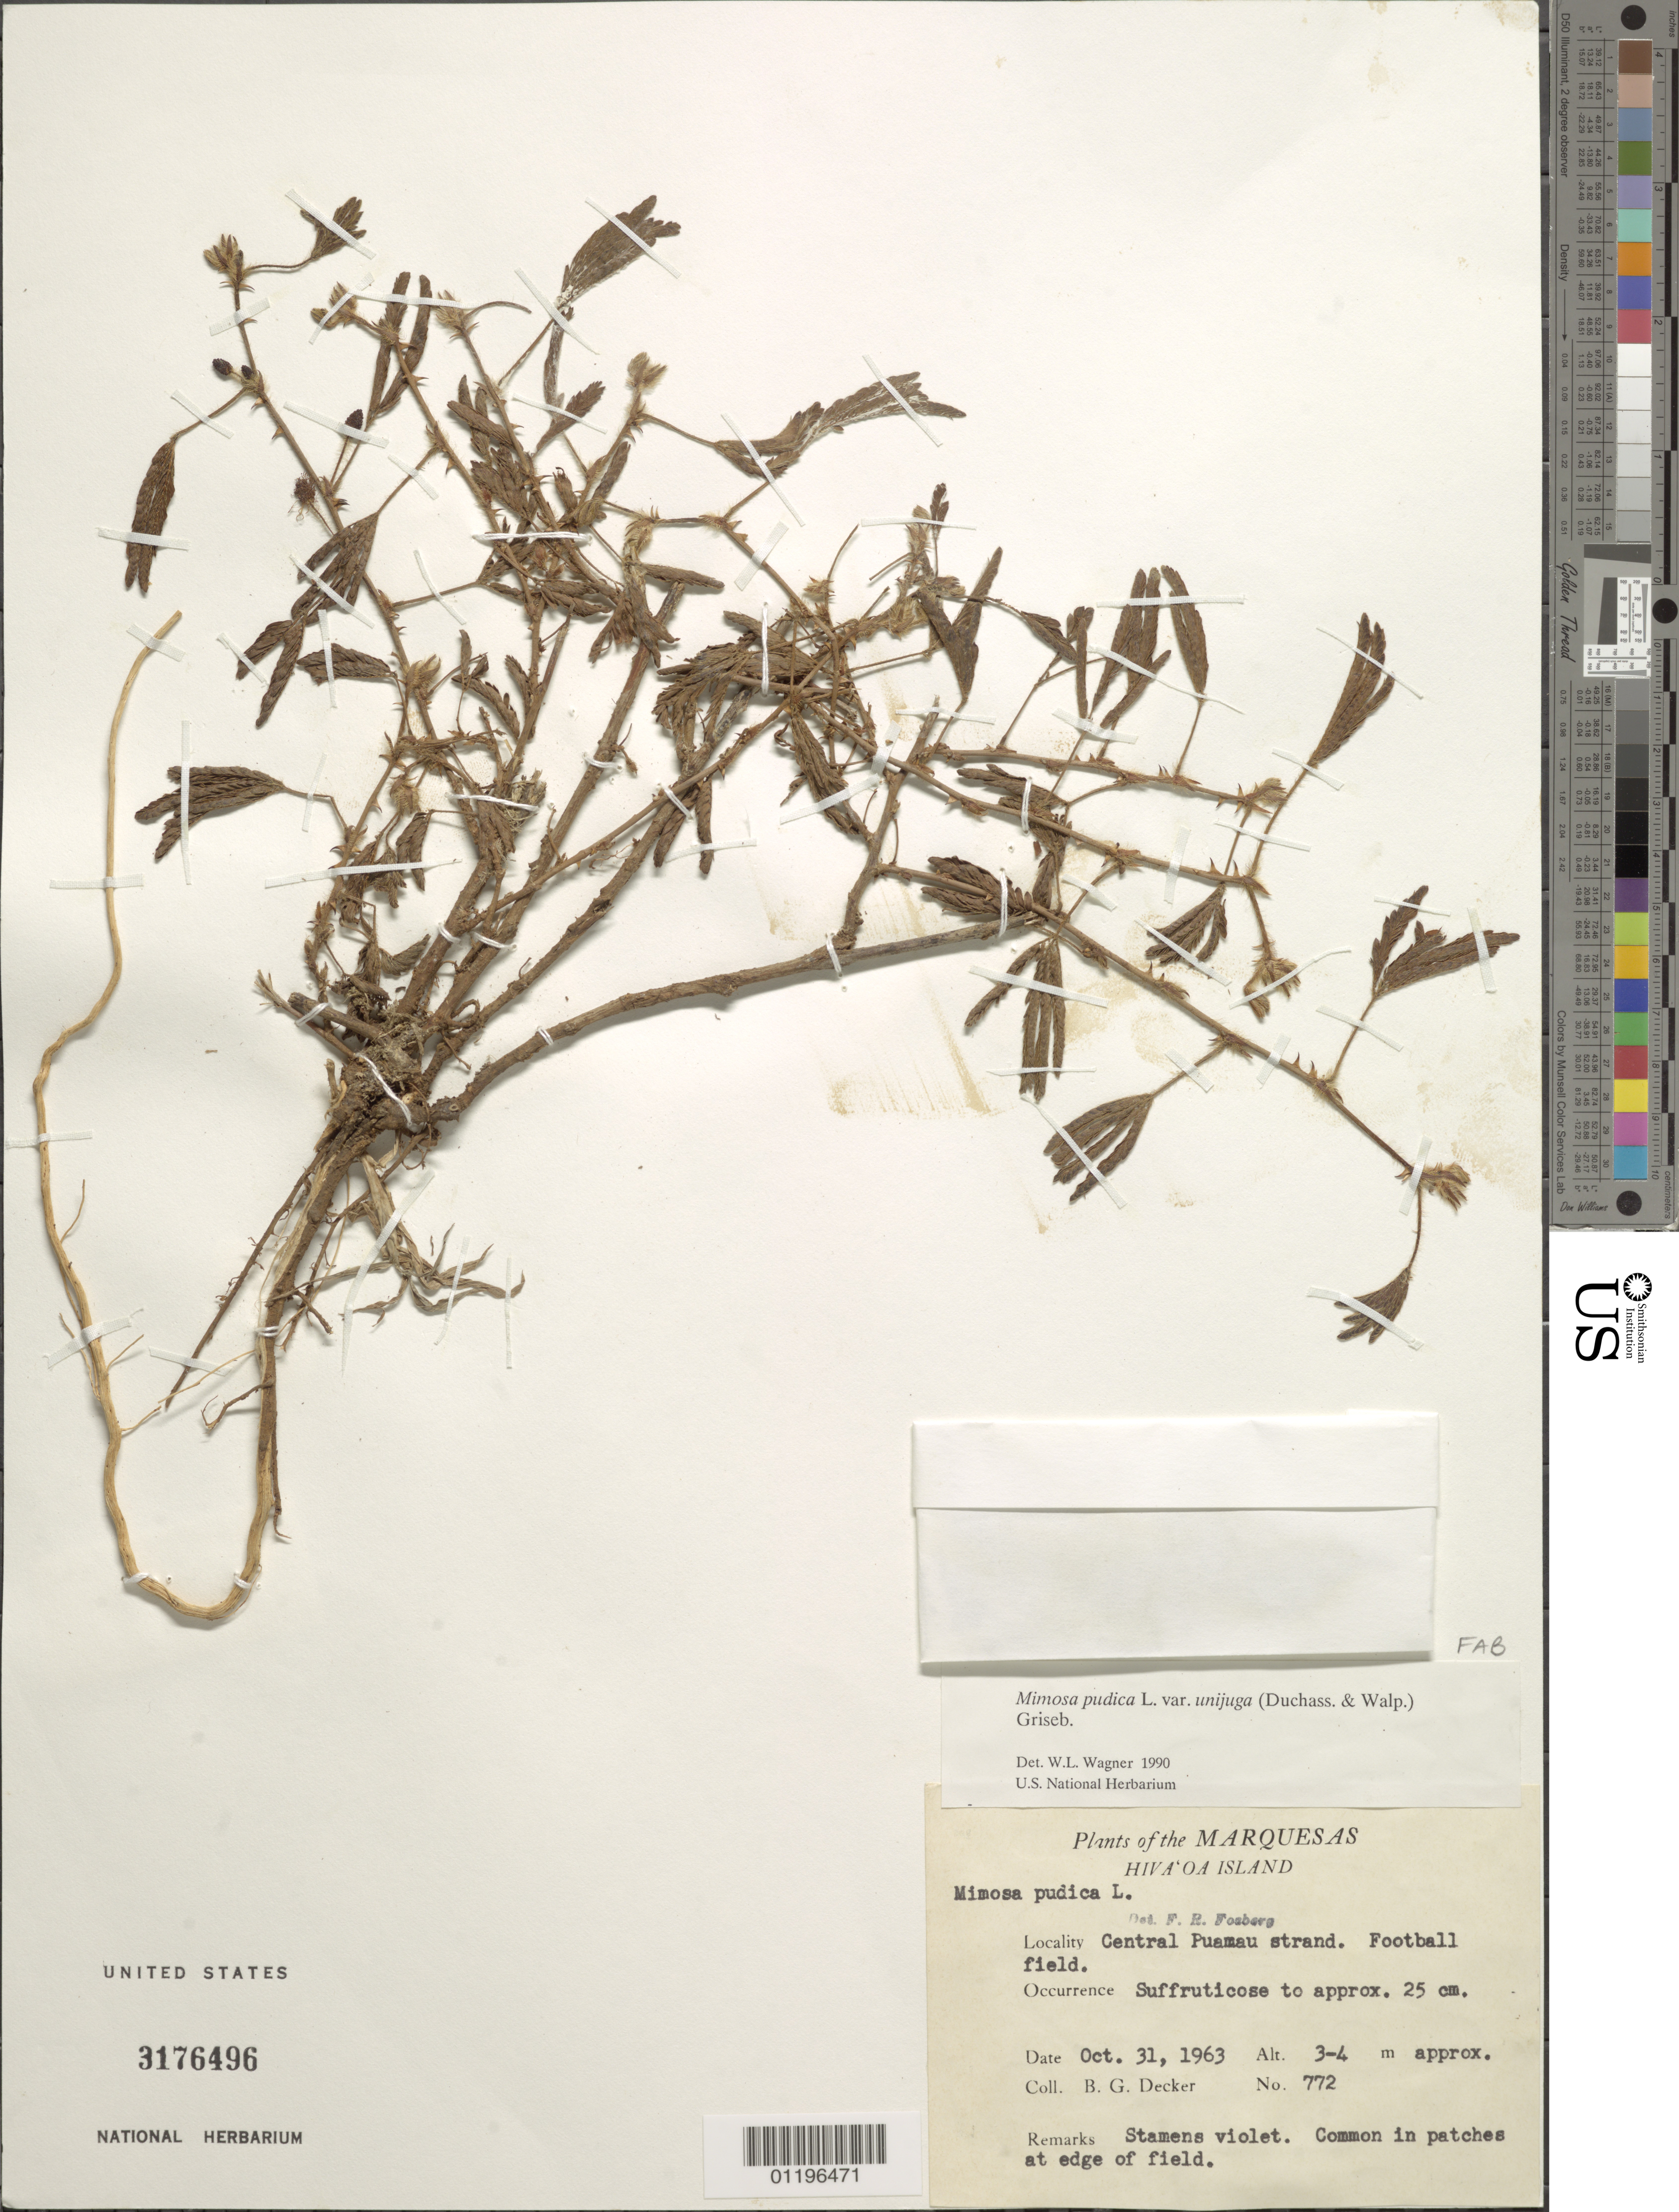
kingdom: Plantae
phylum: Tracheophyta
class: Magnoliopsida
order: Fabales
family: Fabaceae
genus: Mimosa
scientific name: Mimosa pudica var. unijuga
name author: (Walp. & Duchass.) Griseb.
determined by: Wagner, W. L., (BOT), Smithsonian Institution - National Museum of Natural History (UNITED STATES)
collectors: B. G. Decker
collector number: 772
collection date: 1963-10-31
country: French Polynesia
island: Hiva Oa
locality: central Puamau strand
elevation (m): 3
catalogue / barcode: US 3176496